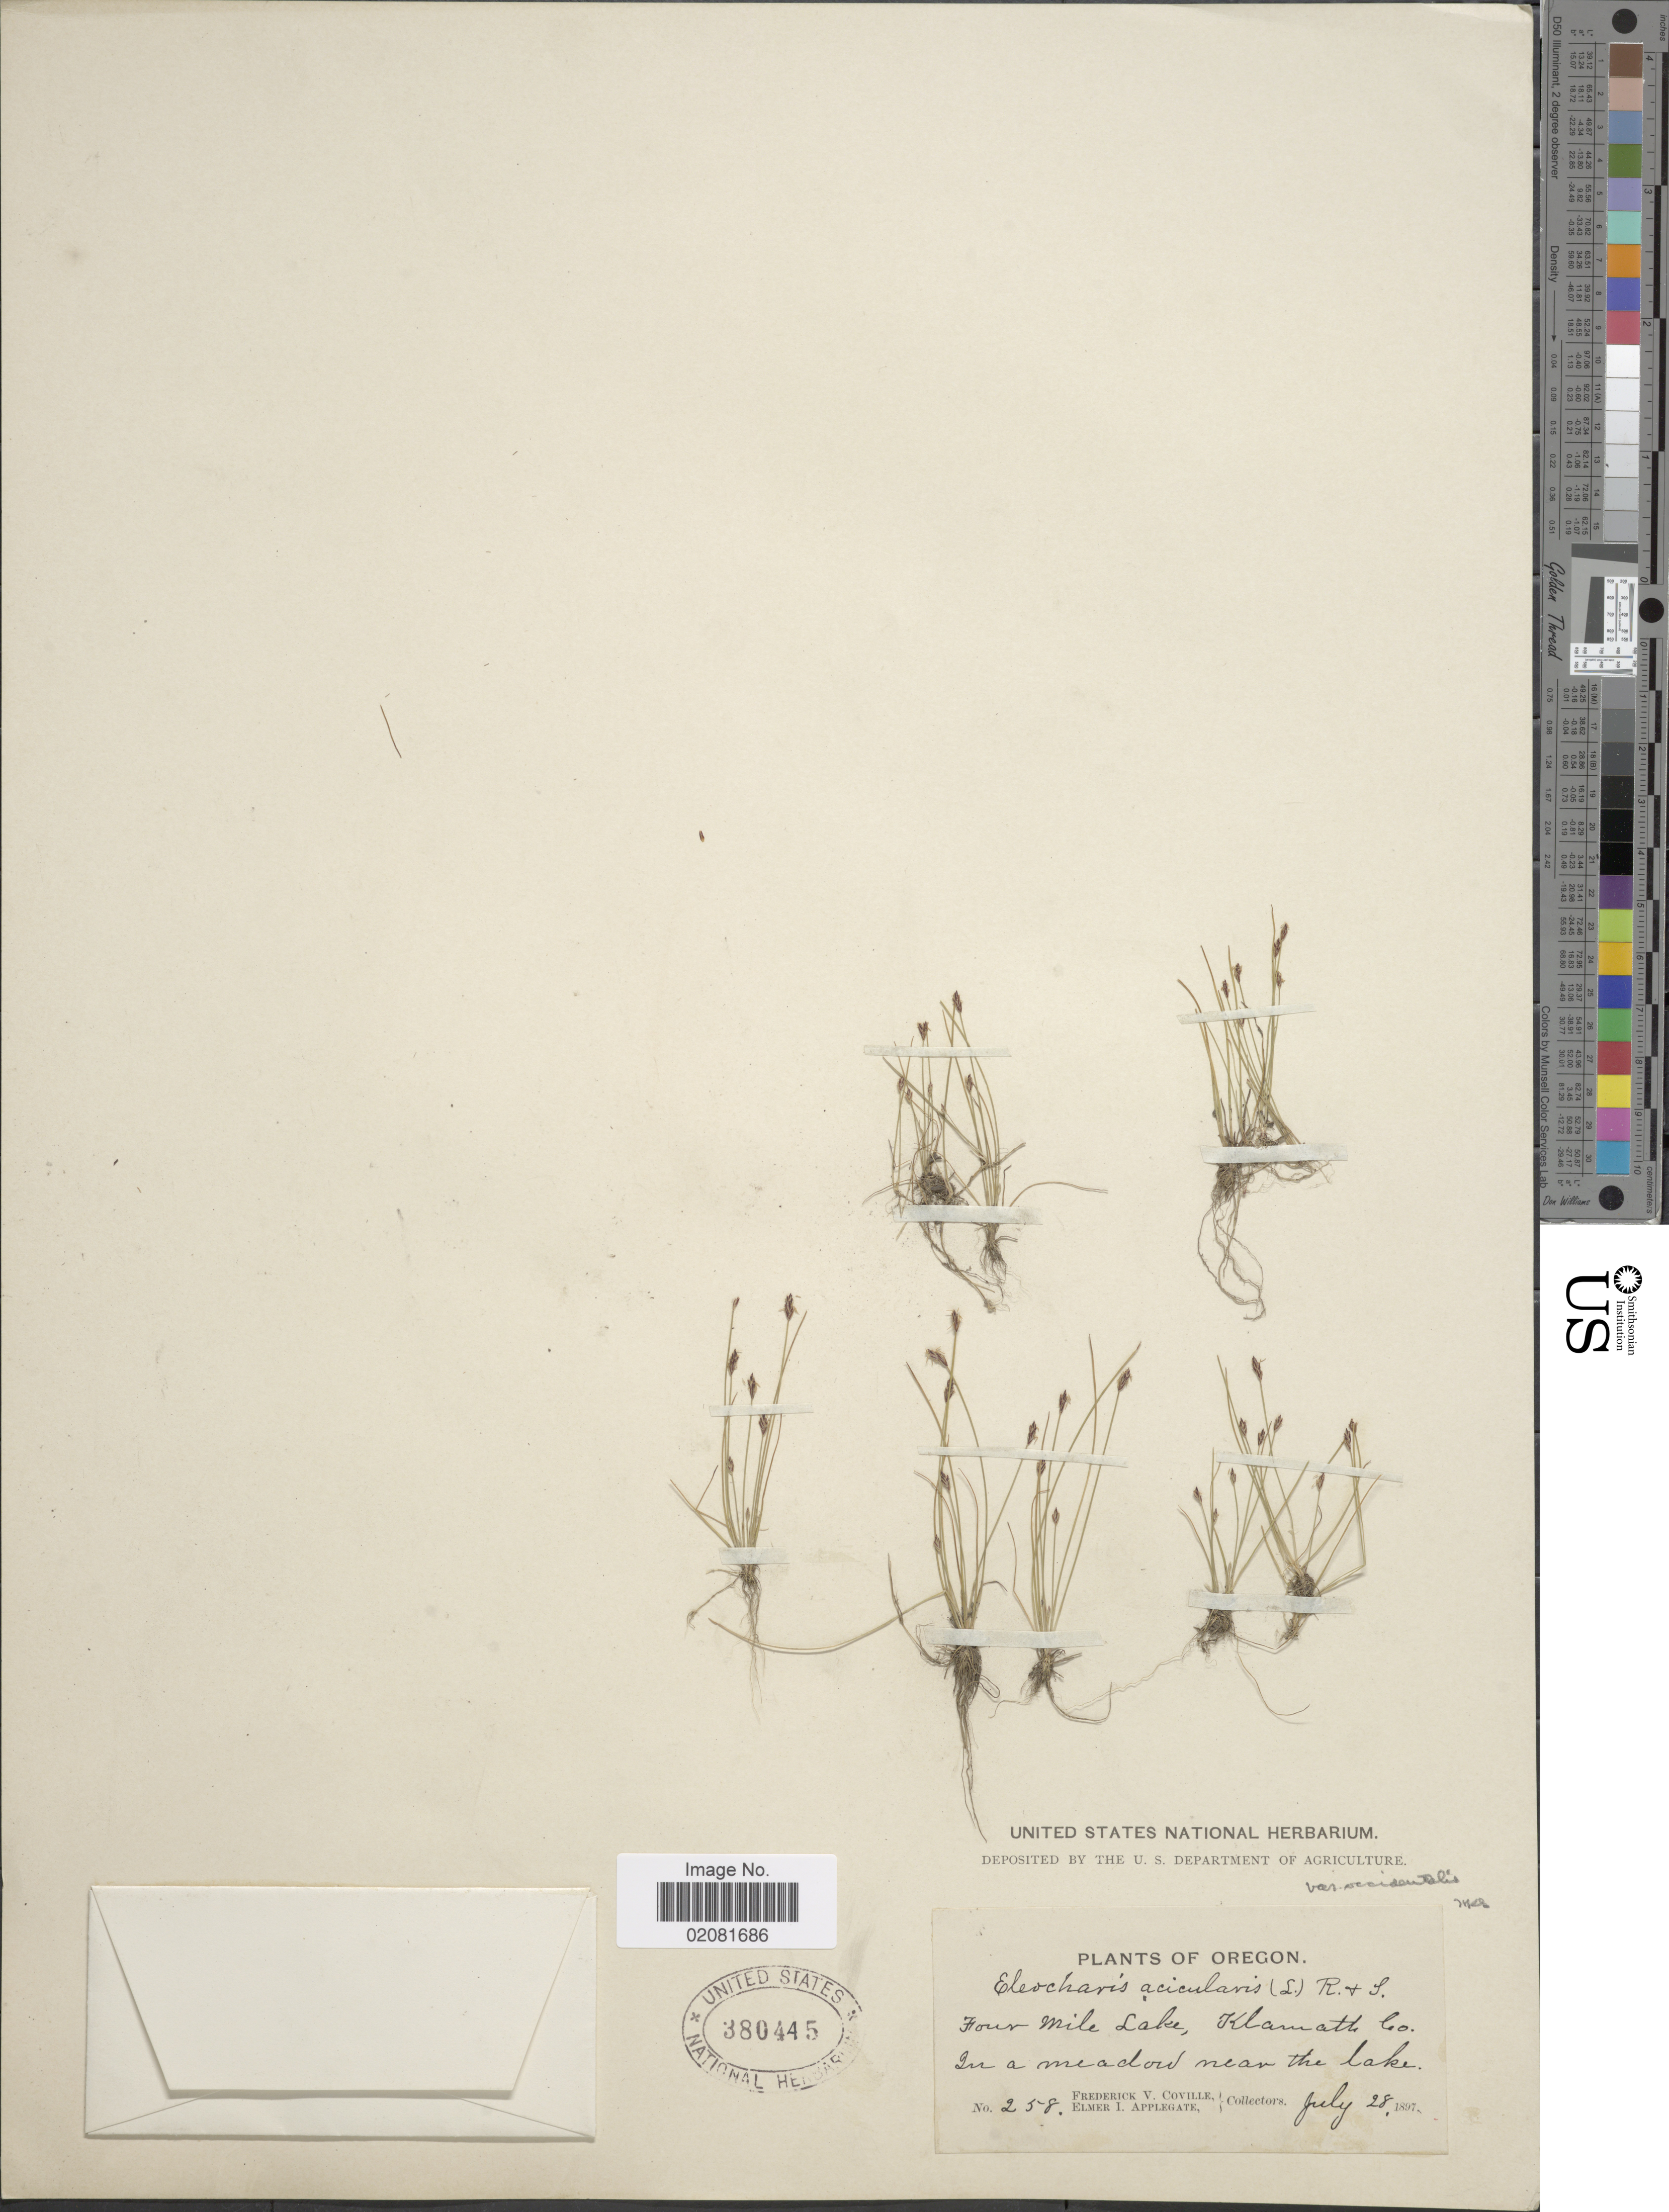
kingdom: Plantae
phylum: Tracheophyta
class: Liliopsida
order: Poales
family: Cyperaceae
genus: Eleocharis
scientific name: Eleocharis acicularis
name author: (L.) Roem. & Schult.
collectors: F. V. Coville & E. I. Applegate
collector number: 258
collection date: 1897-07-28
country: United States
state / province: Oregon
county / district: Klamath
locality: Four Mile Lake, Klamath Co.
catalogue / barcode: US 380445